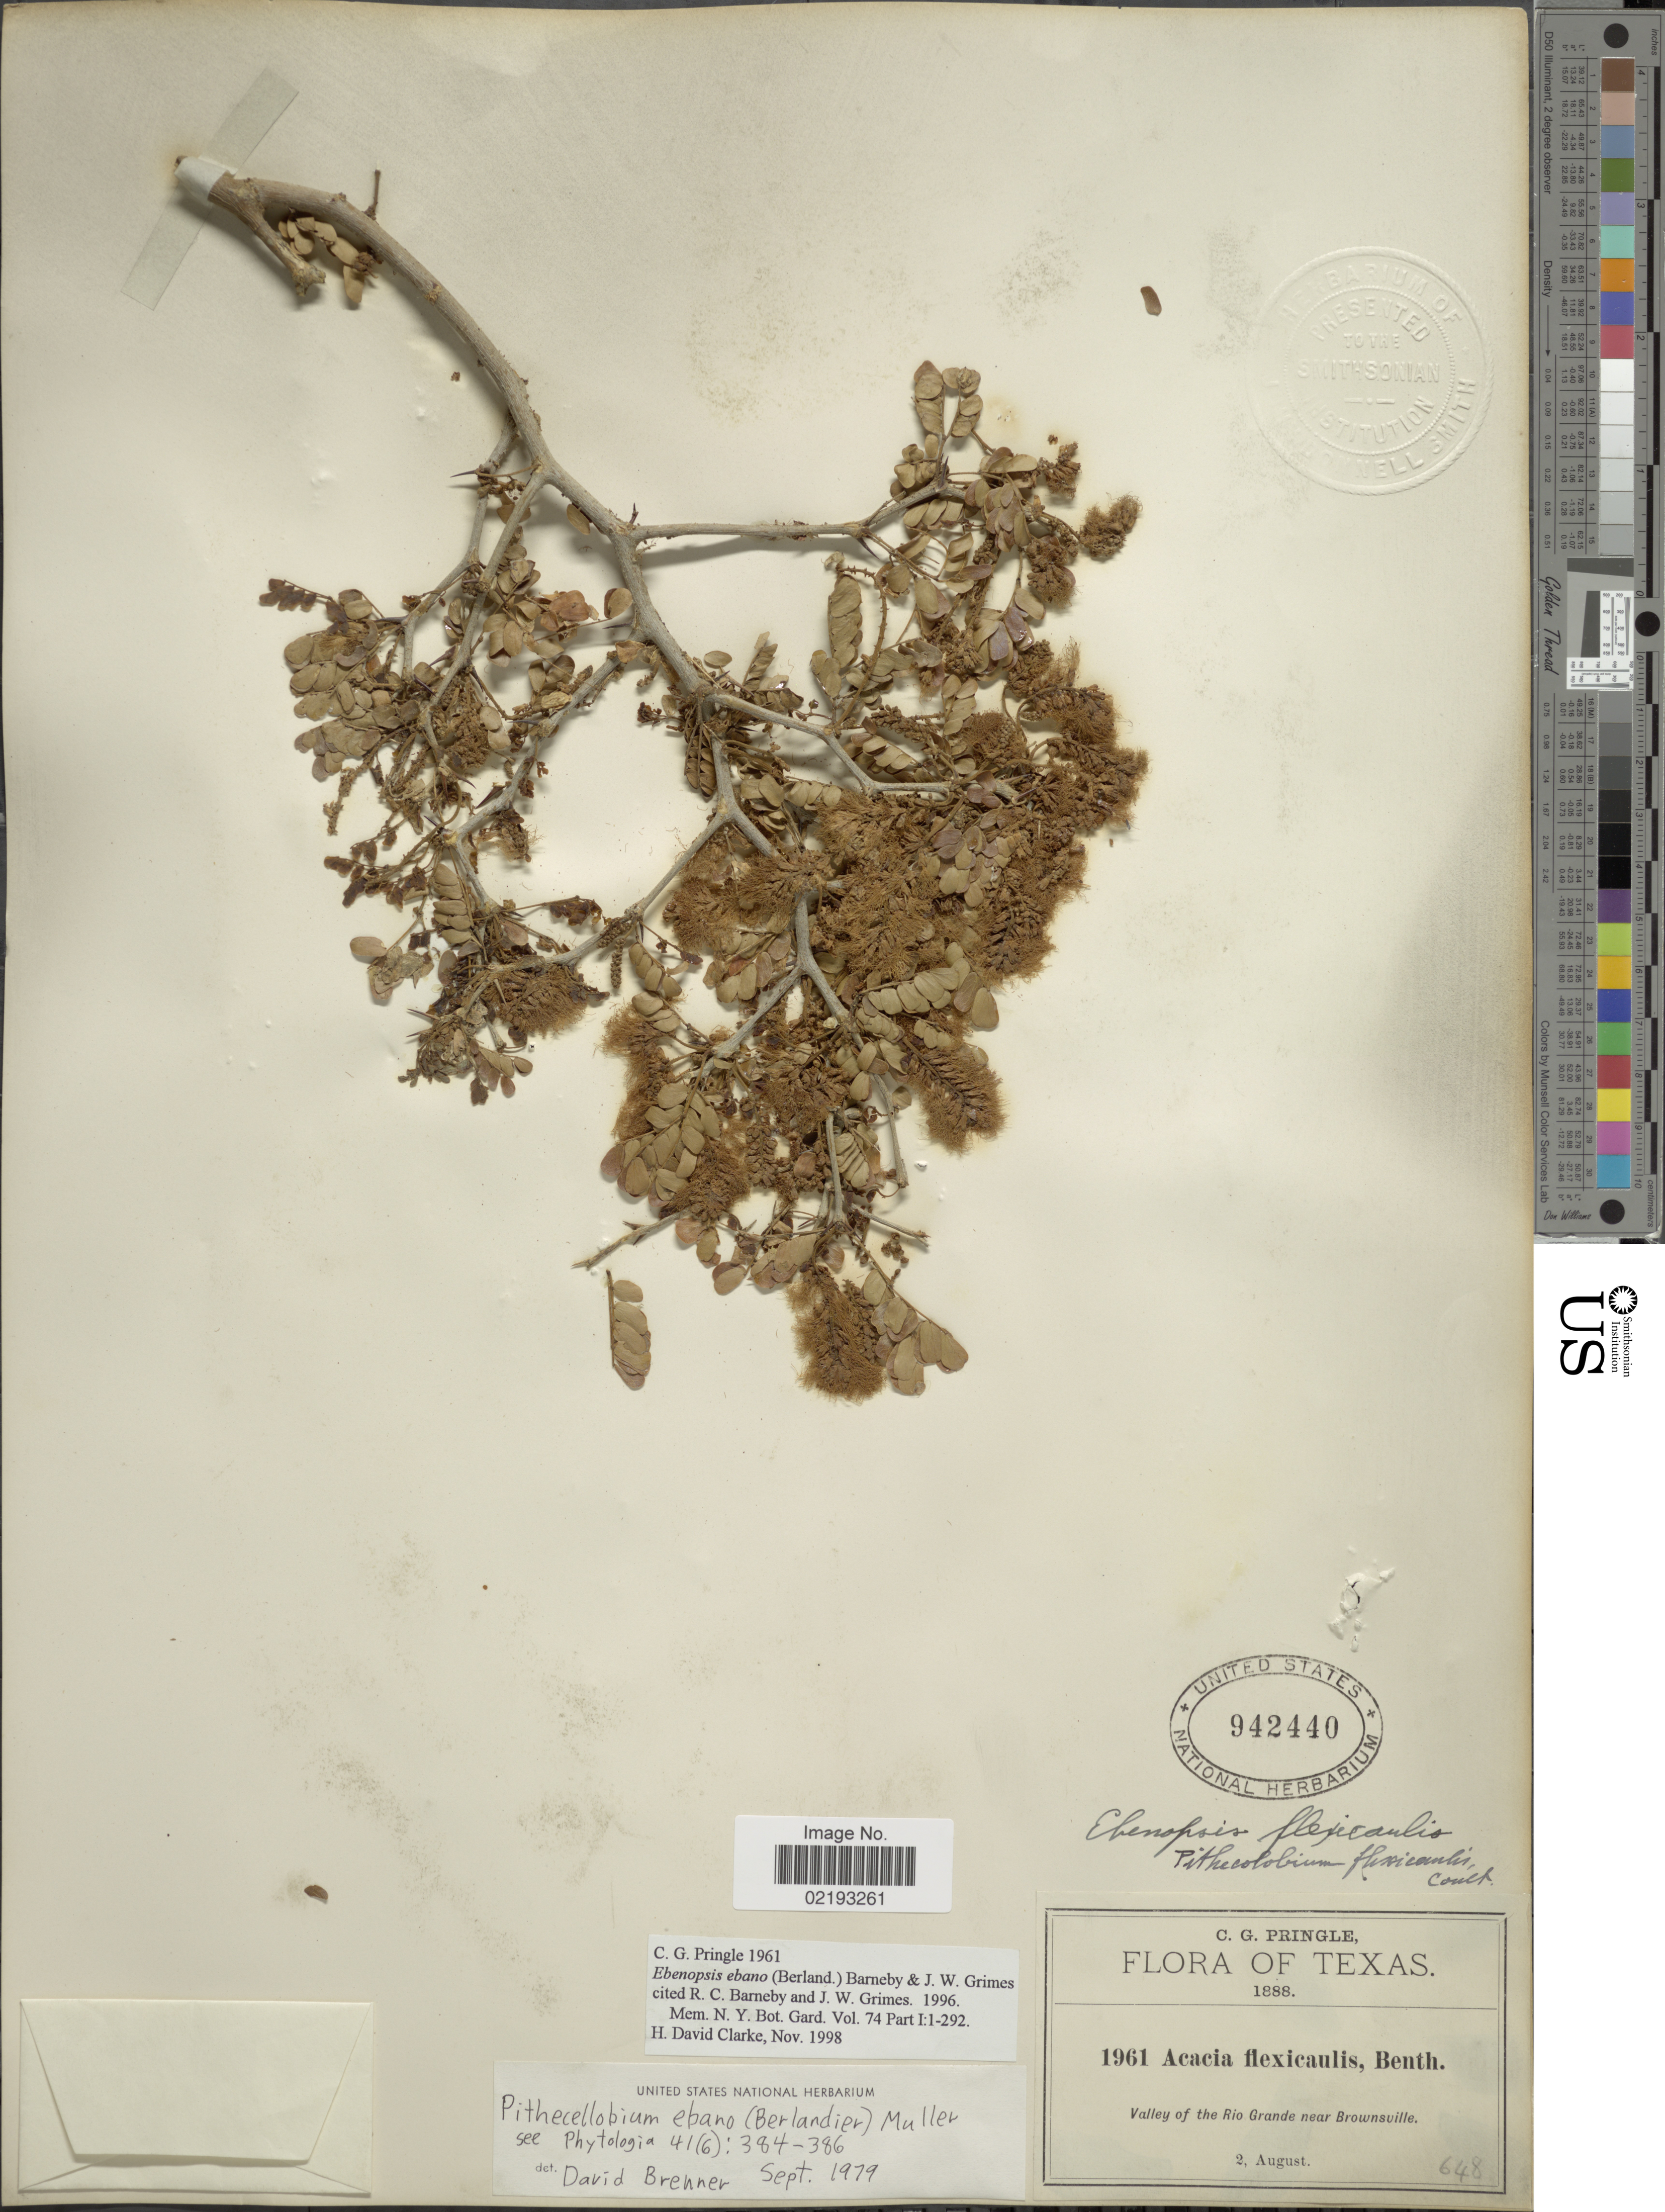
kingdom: Plantae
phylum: Tracheophyta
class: Magnoliopsida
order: Fabales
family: Fabaceae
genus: Ebenopsis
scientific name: Ebenopsis ebano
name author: (Berland.) Barneby & J.W. Grimes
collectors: C. G. Pringle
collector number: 1961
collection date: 1888-08-02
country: United States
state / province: Texas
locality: Valley of the Rio Grande near Brownsville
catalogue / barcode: US 942440